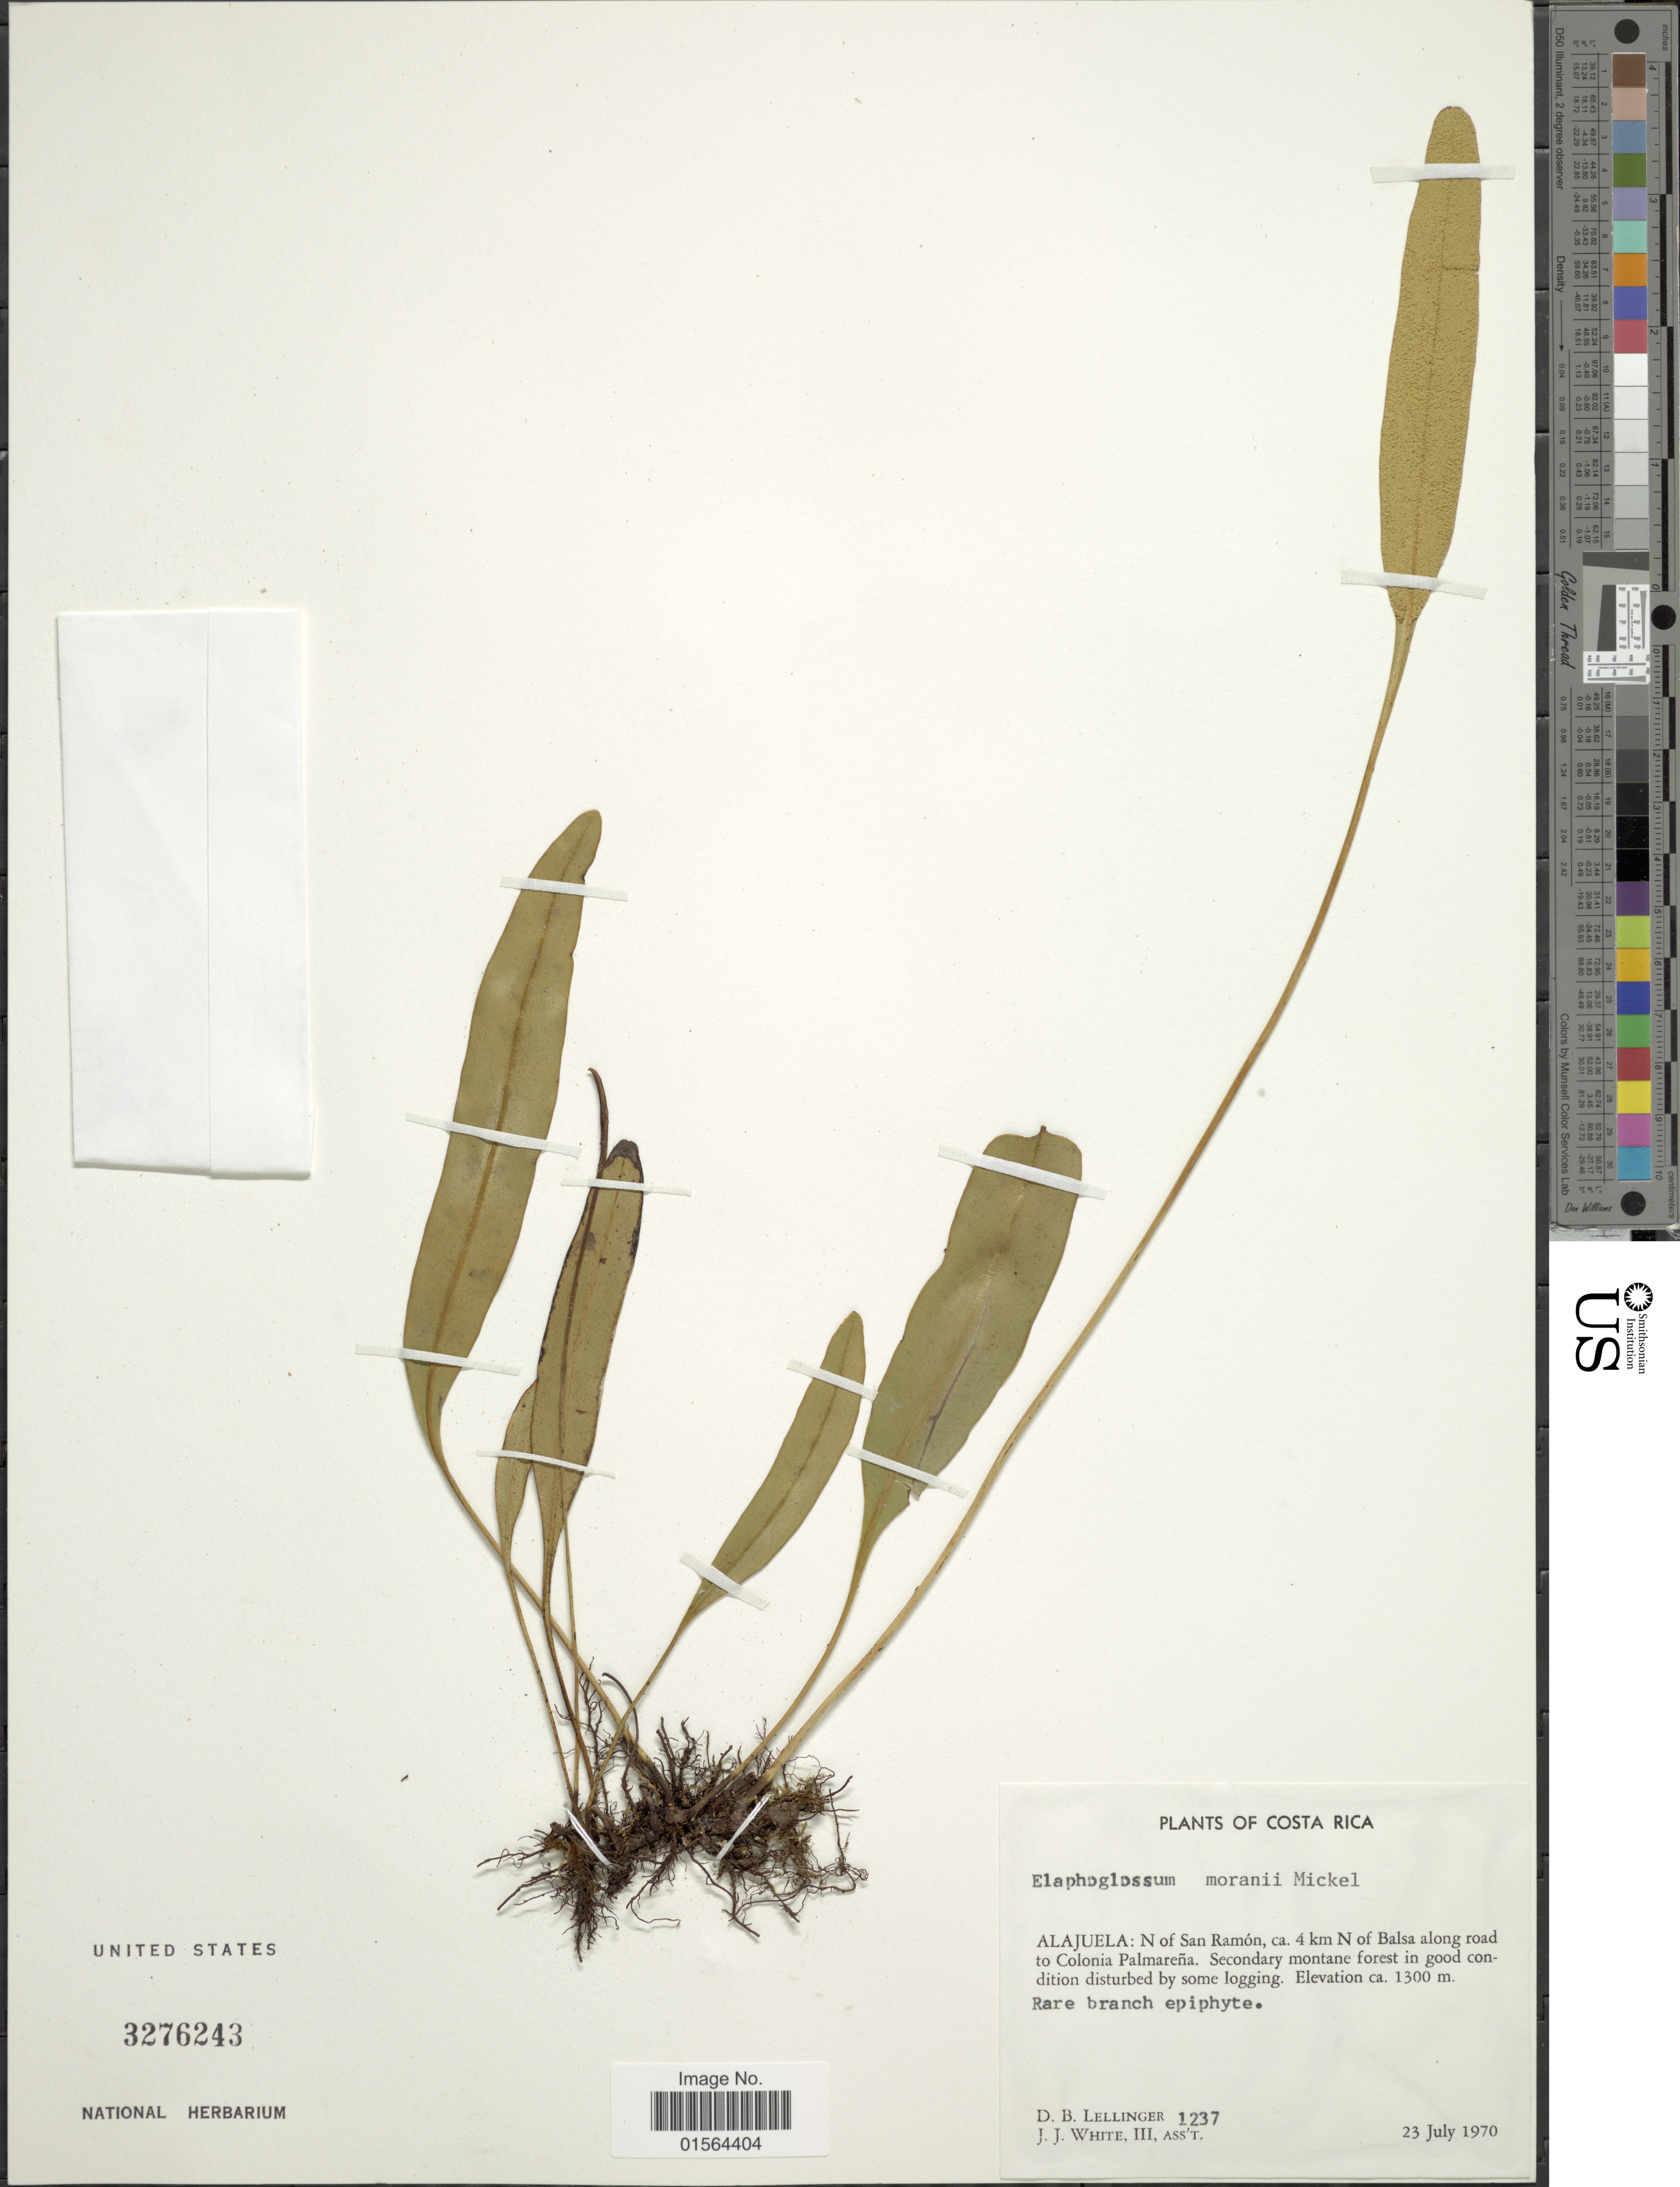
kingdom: Plantae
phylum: Tracheophyta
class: Polypodiopsida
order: Polypodiales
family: Dryopteridaceae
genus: Elaphoglossum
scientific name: Elaphoglossum moranii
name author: Mickel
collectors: D. B. Lellinger & J. J. White III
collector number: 1237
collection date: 1970-07-23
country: Costa Rica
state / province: Alajuela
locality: Alajuela: n of San Ramon, ca 4 km N of Balsa along road to Colonia Palmarena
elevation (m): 1300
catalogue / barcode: US 3276243